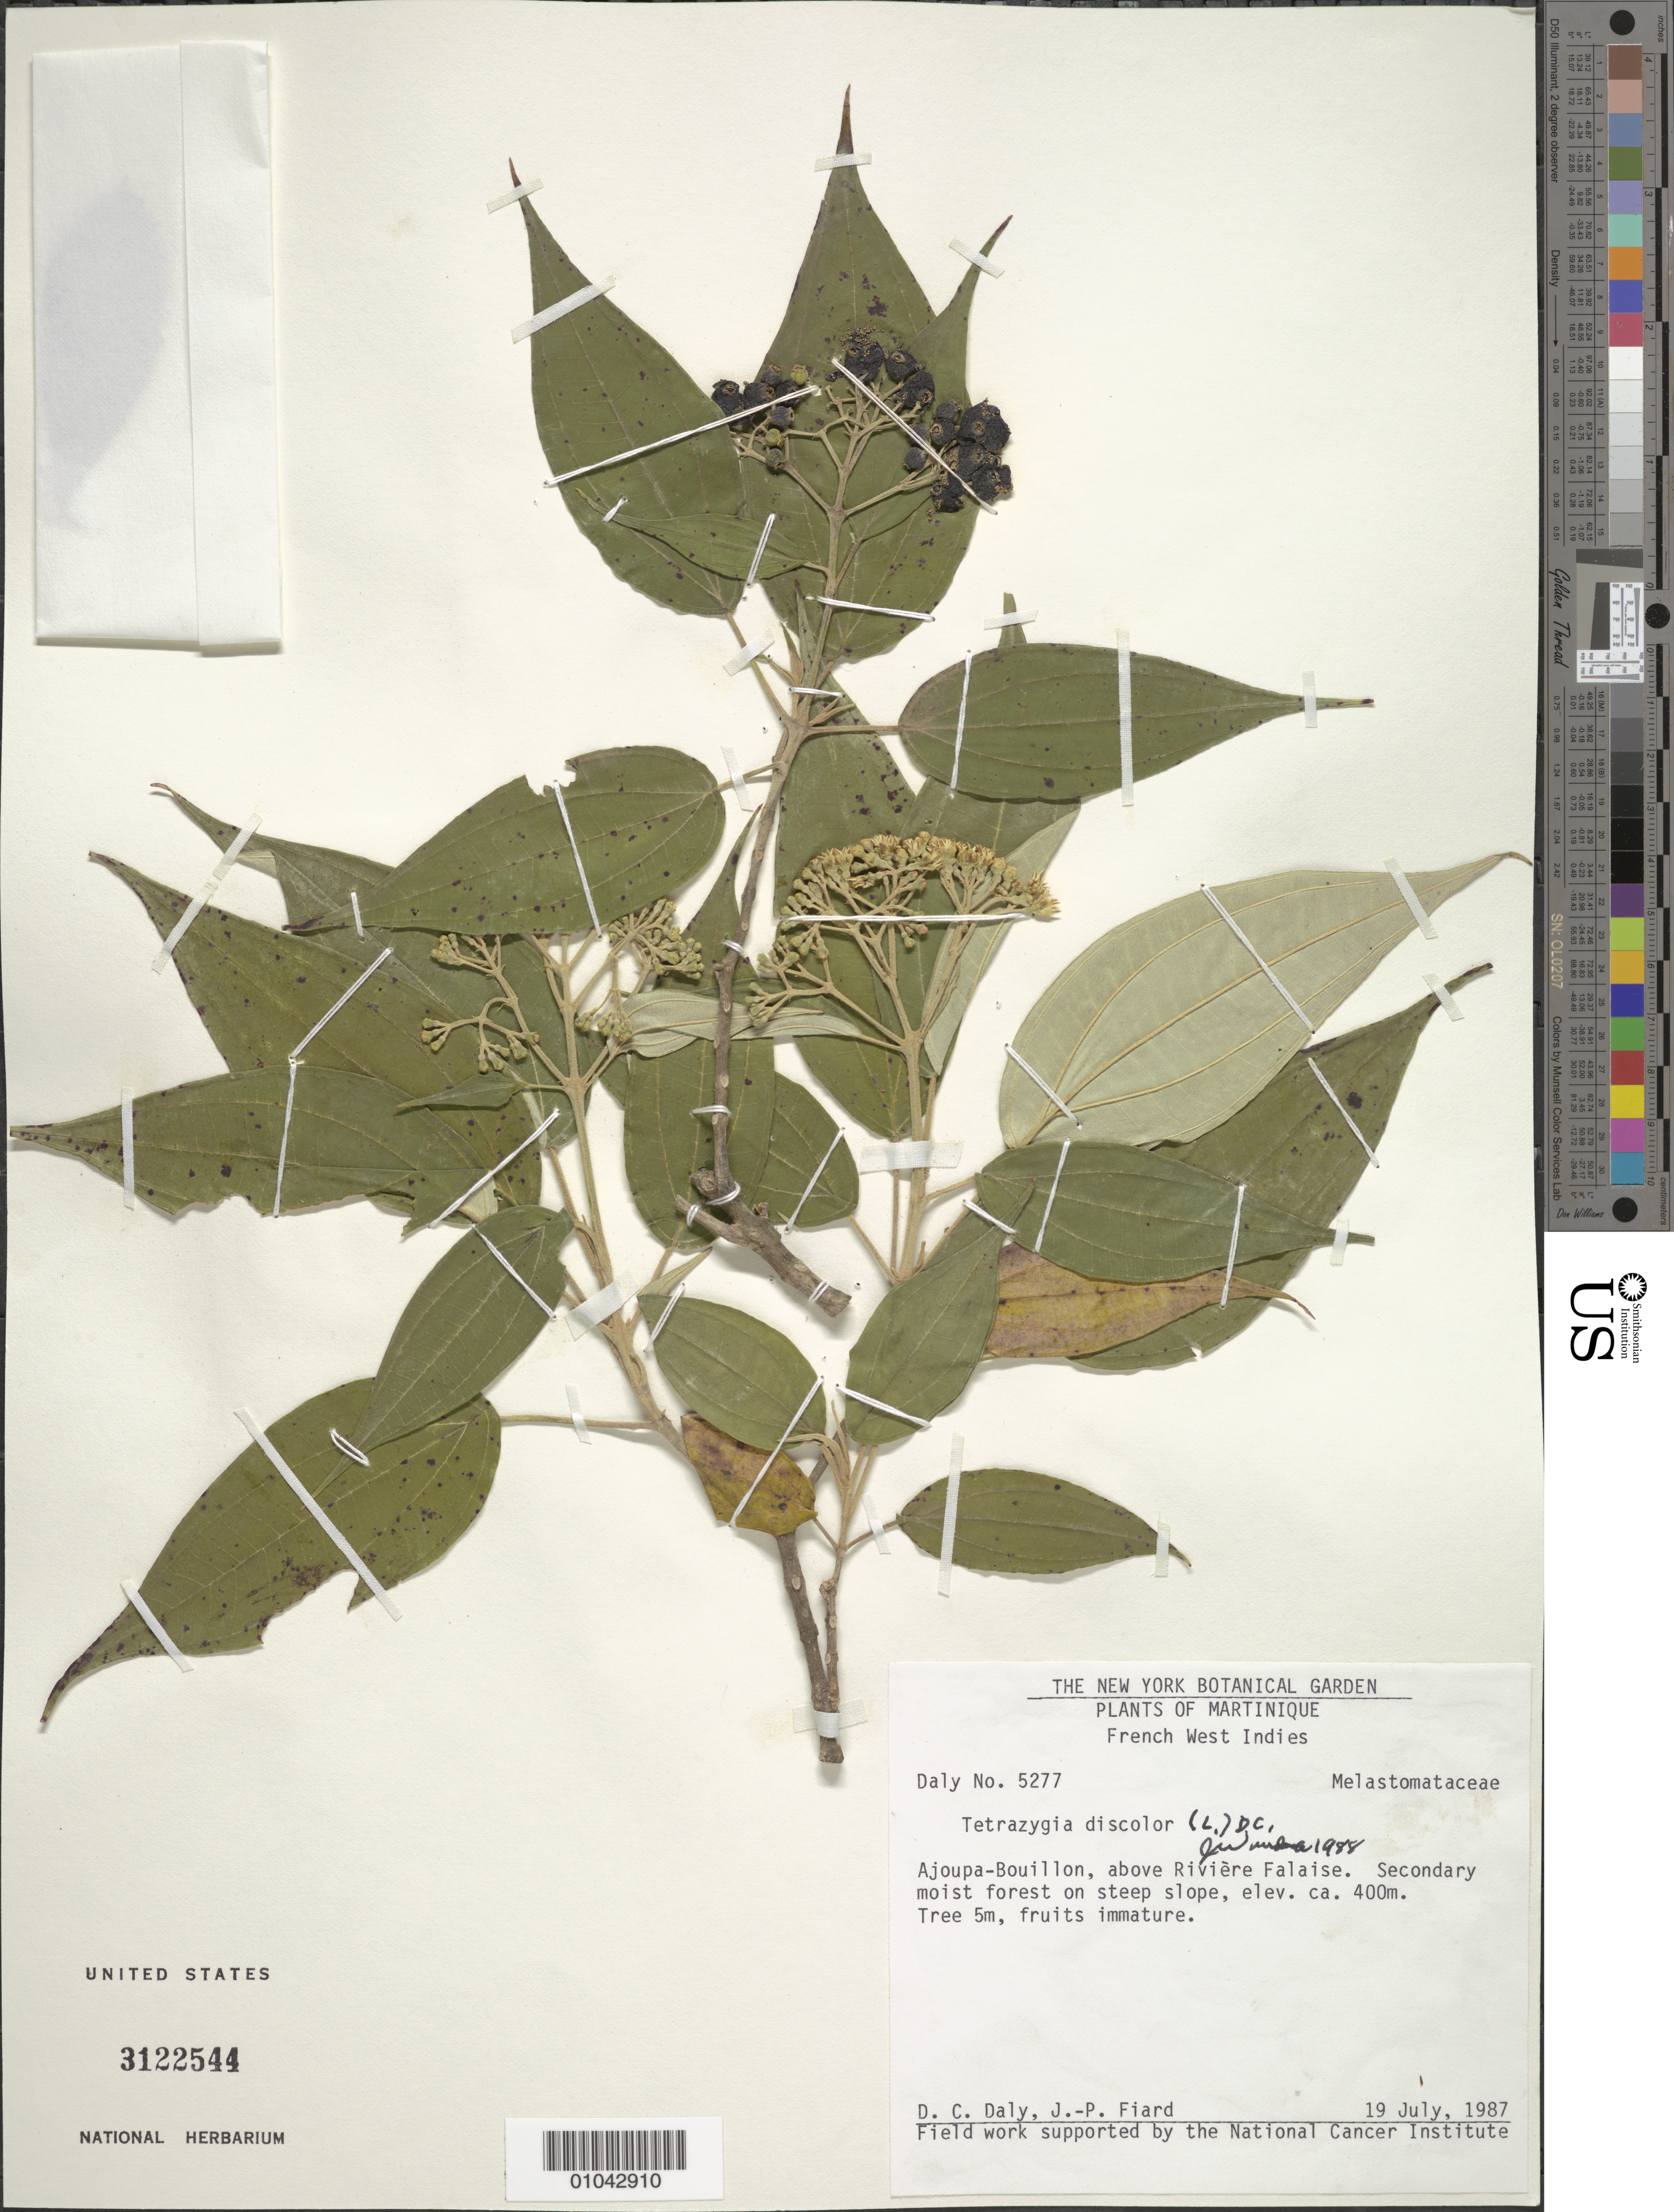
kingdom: Plantae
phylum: Tracheophyta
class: Magnoliopsida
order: Myrtales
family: Melastomataceae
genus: Tetrazygia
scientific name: Tetrazygia discolor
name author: (L.) DC.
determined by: Wurdack, John J., (US), US (UNITED STATES)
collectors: D. C. Daly & J.-P. Fiard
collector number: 5277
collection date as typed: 19 Jul 1987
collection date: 1987-07-19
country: Martinique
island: Martinique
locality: Ajoupa-Bouillon, above Rivière Falaise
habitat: Secondary moist forest on steep slope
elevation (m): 400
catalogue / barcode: US 3122544